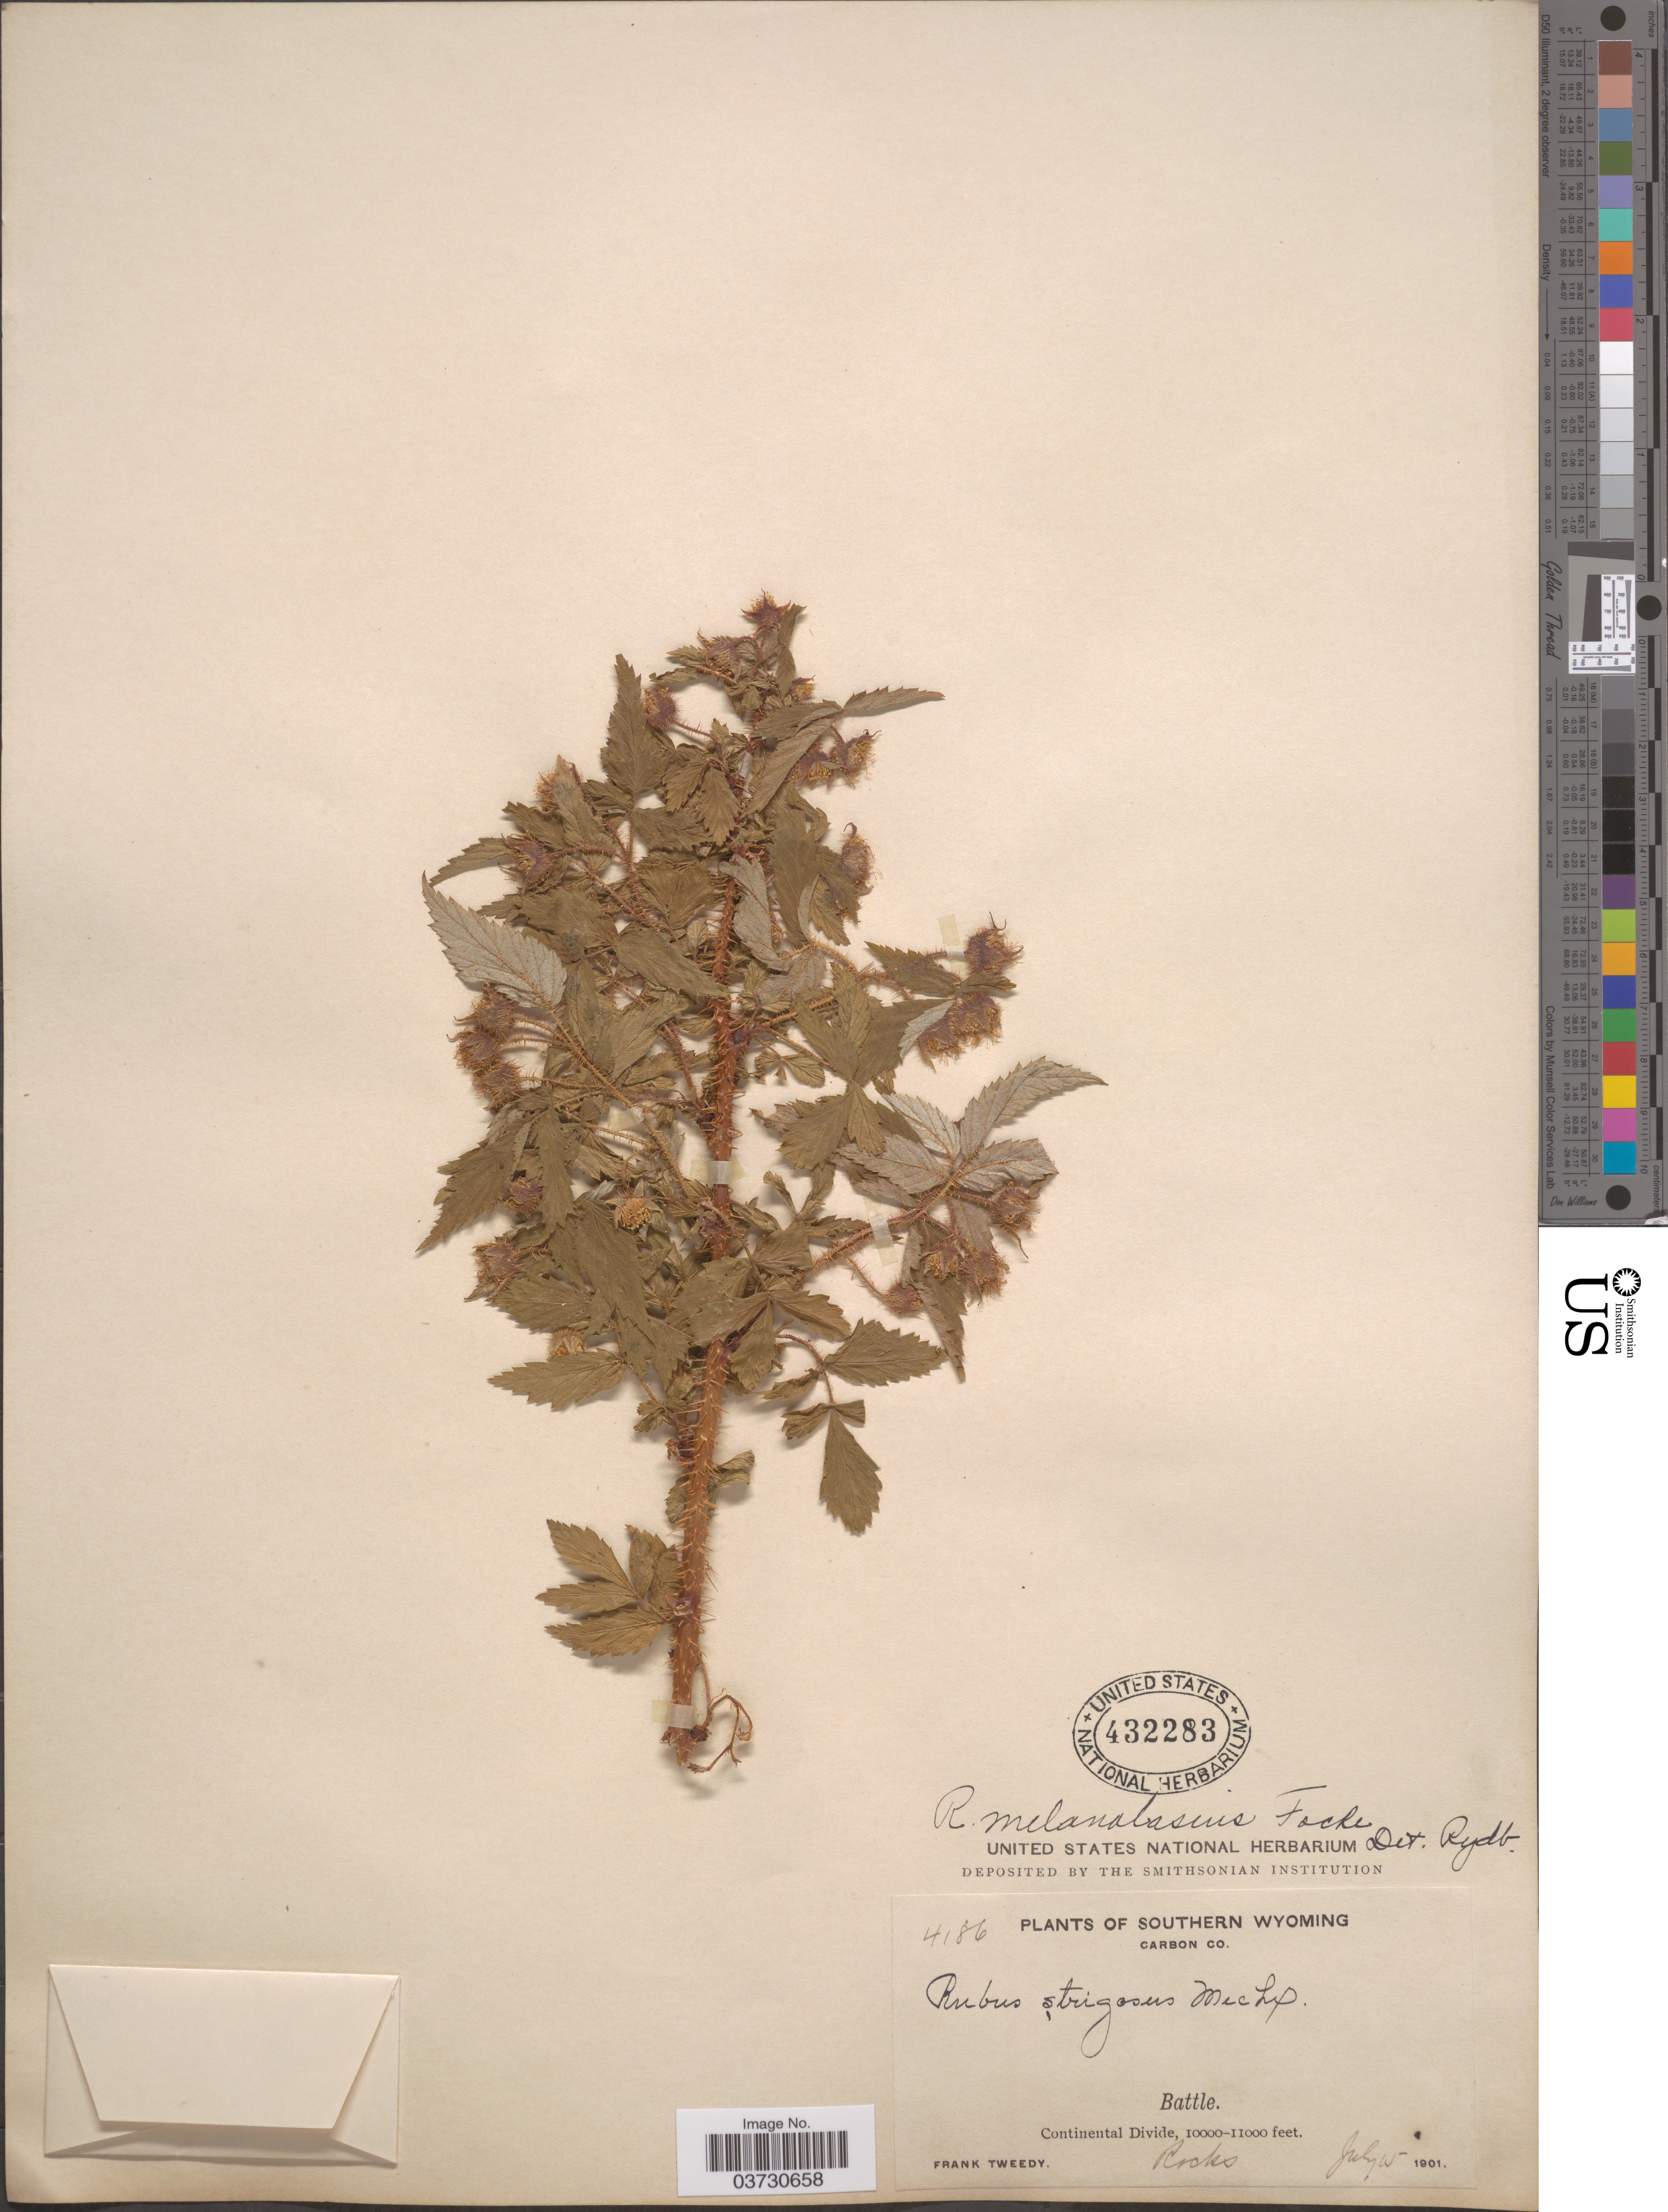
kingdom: Plantae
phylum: Tracheophyta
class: Magnoliopsida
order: Rosales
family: Rosaceae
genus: Rubus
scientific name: Rubus melanolasius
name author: Dieck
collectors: F. Tweedy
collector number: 4186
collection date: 1901-07-15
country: United States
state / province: Wyoming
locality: Southern Wyoming. Carbon Co. Battle. Continental Divide.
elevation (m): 3048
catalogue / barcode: US 432283